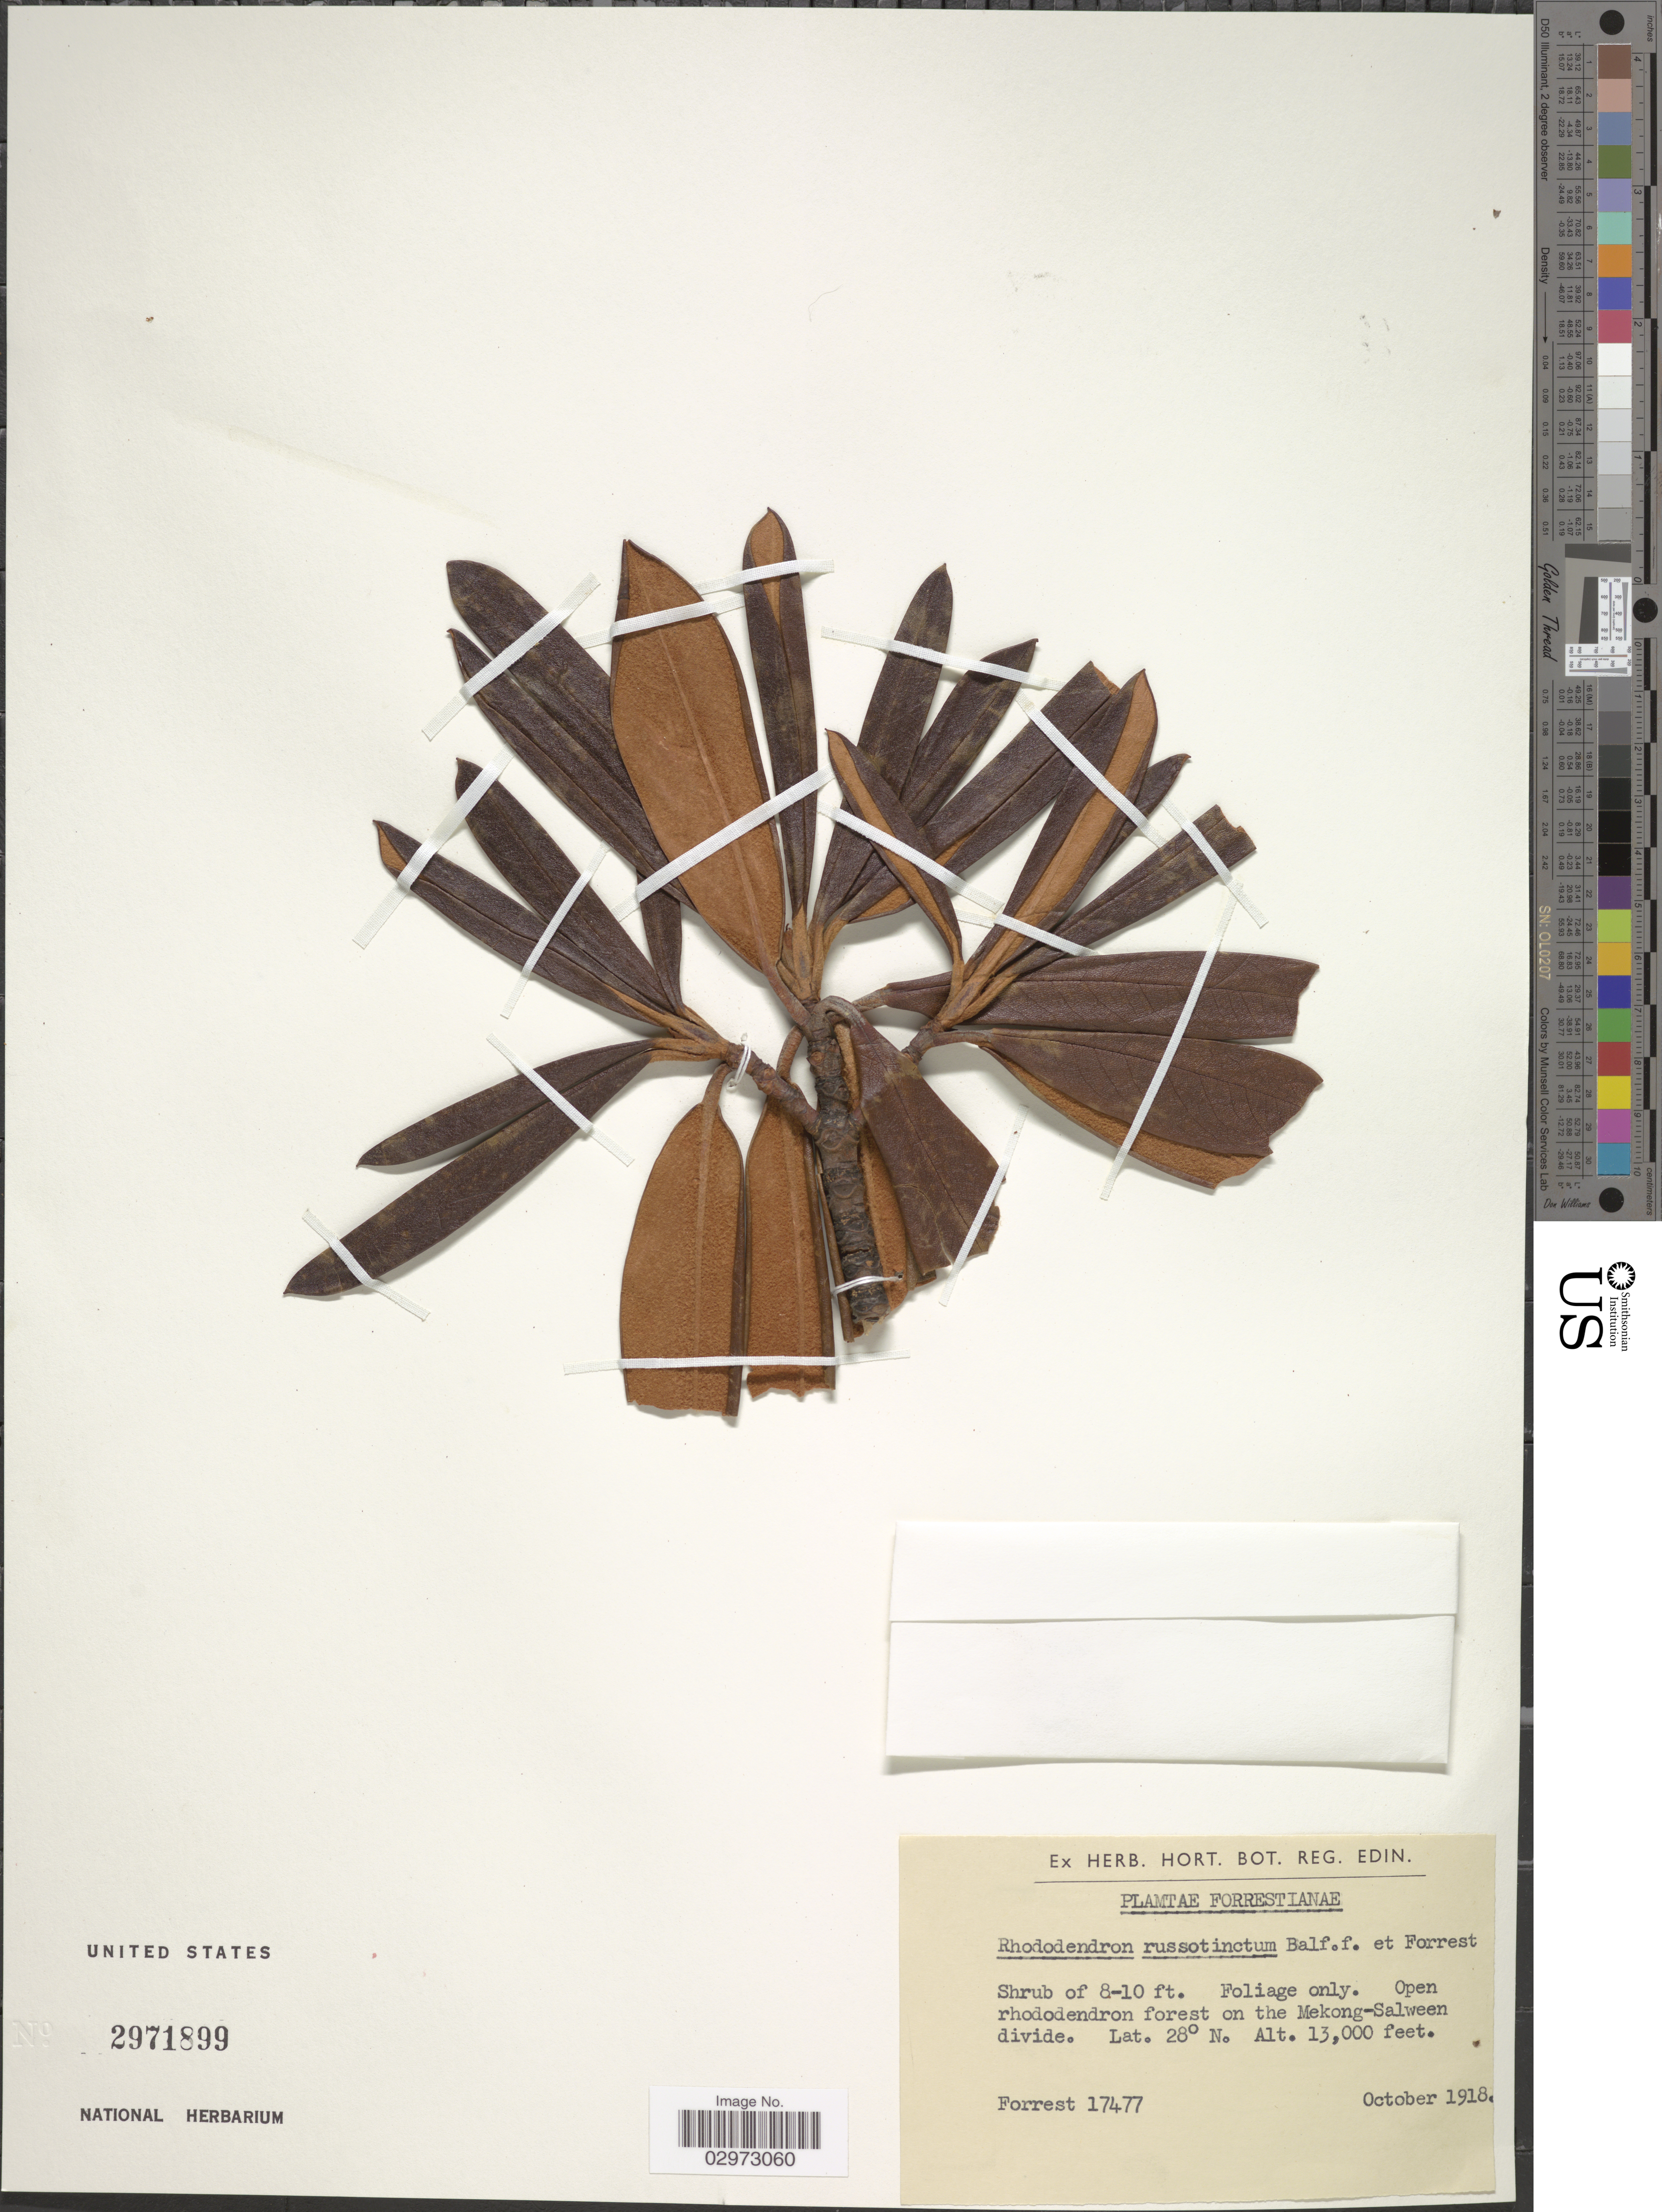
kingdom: Plantae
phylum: Tracheophyta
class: Magnoliopsida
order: Ericales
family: Ericaceae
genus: Rhododendron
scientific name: Rhododendron russotinctum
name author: Balf. f. & Forrest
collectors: -. Forrest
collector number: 17477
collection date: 1918-10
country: China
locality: Open rhododendron forest on the Mekong-Salween divide.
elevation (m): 3962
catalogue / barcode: US 2971899